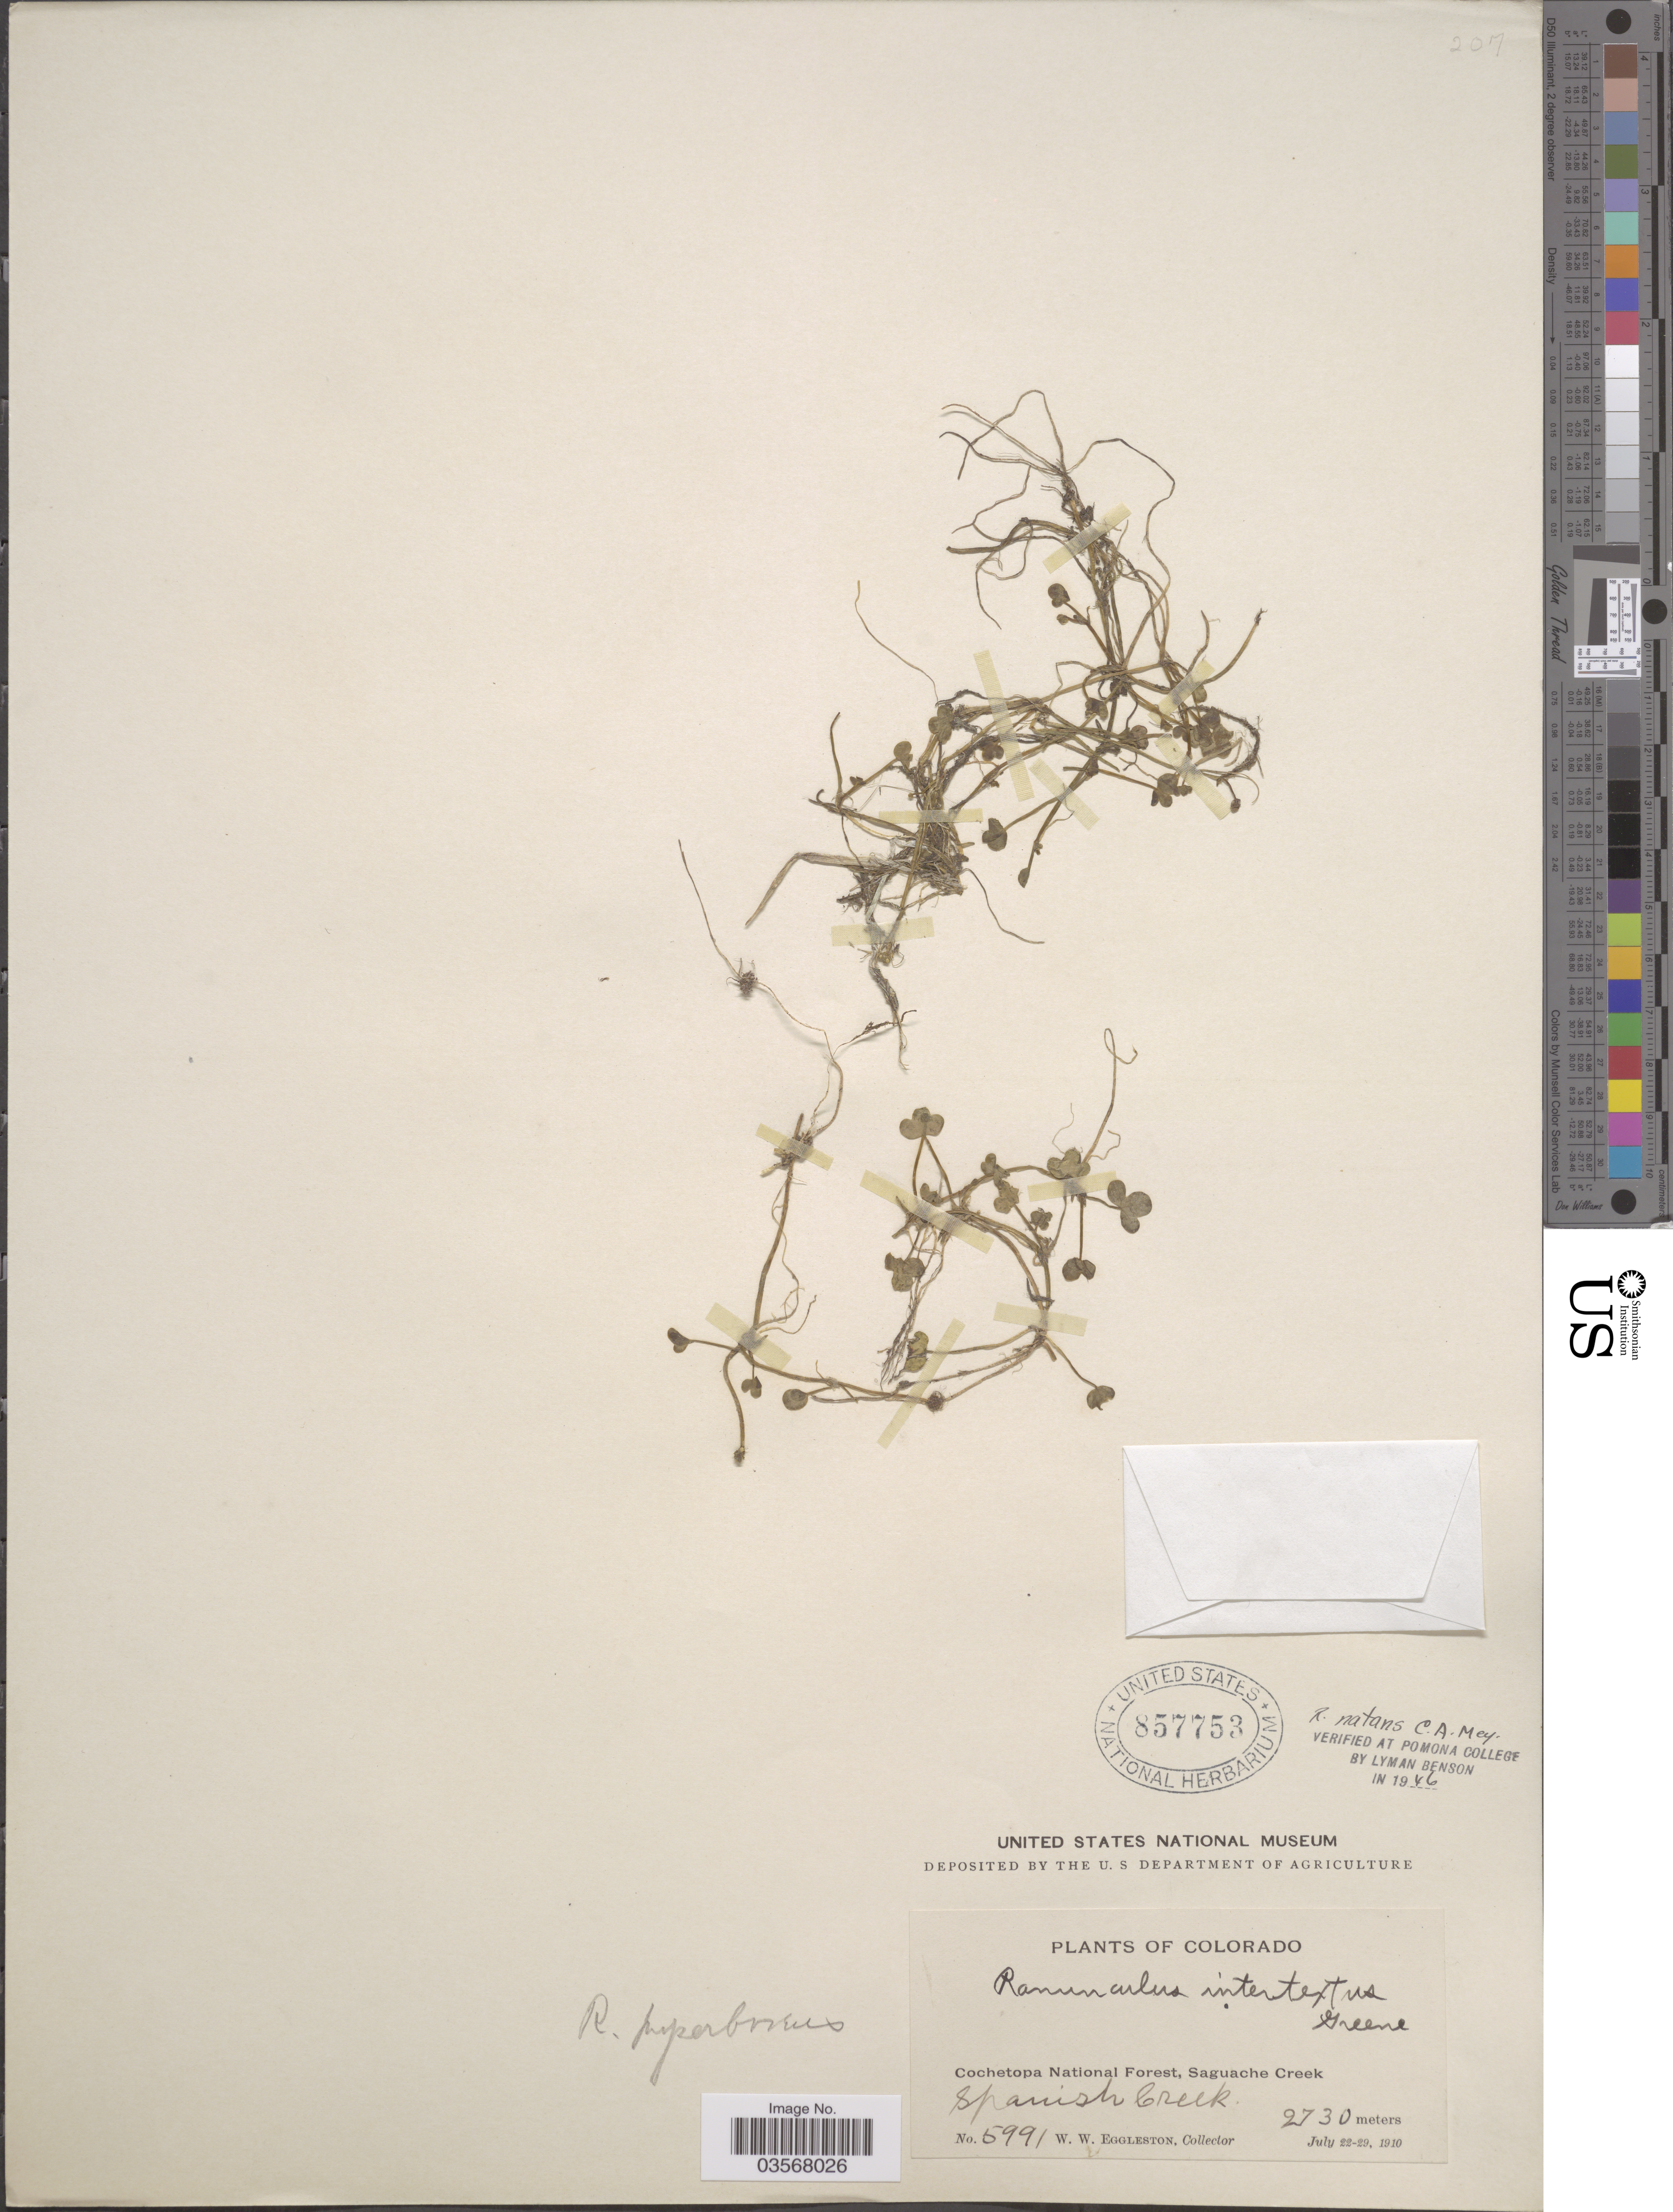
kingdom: Plantae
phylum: Tracheophyta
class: Magnoliopsida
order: Ranunculales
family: Ranunculaceae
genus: Ranunculus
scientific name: Ranunculus natans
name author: C.A. Mey.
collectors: W. W. Eggleston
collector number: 5991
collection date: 1910-07-22/1910-07-29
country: United States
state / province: Colorado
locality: Cochetopa National Forest, Saguache Creek. Spanish Creek.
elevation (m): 2730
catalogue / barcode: US 857753